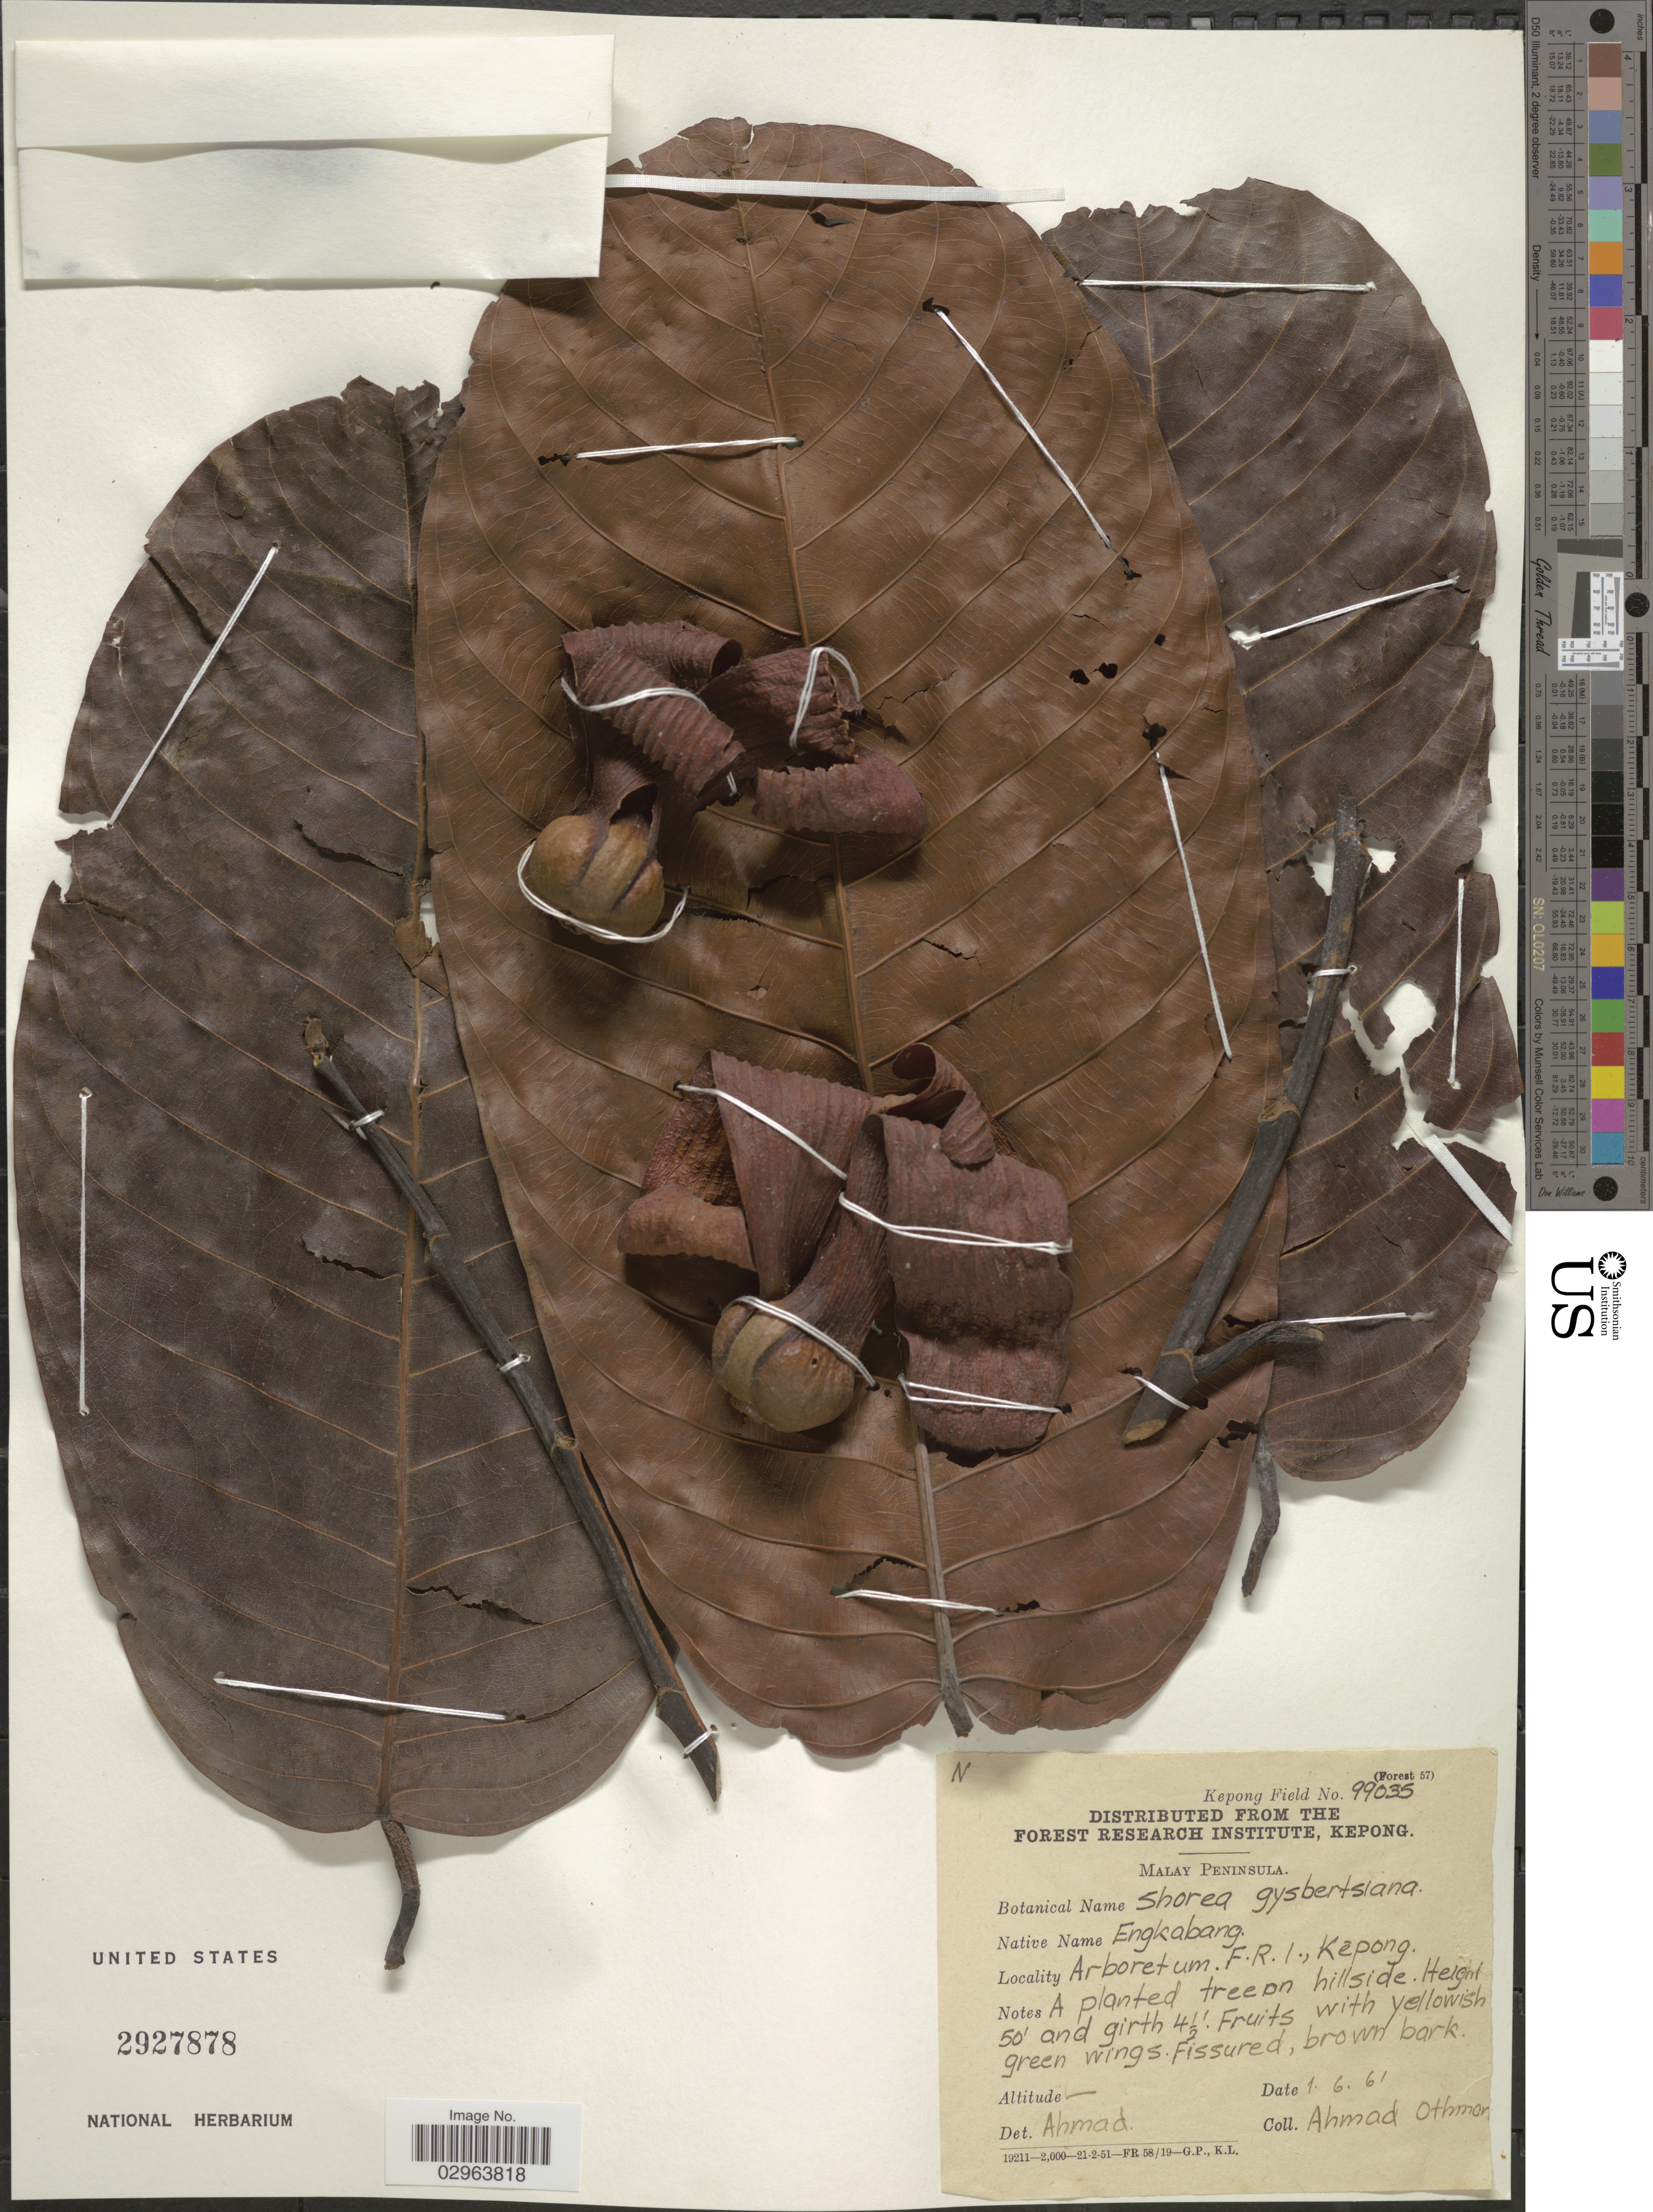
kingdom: Plantae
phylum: Tracheophyta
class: Magnoliopsida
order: Malvales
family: Dipterocarpaceae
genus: Rubroshorea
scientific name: Rubroshorea macrophylla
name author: (de Vriese) P.S. Ashton & J. Heck.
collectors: A. Othman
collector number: Kepong Field 99035?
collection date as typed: Transcribed d/m/y: 1/6/61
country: Malaysia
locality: Malay Peninsula. Arboretum. F.R.I., Kepong.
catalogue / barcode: US 2927878